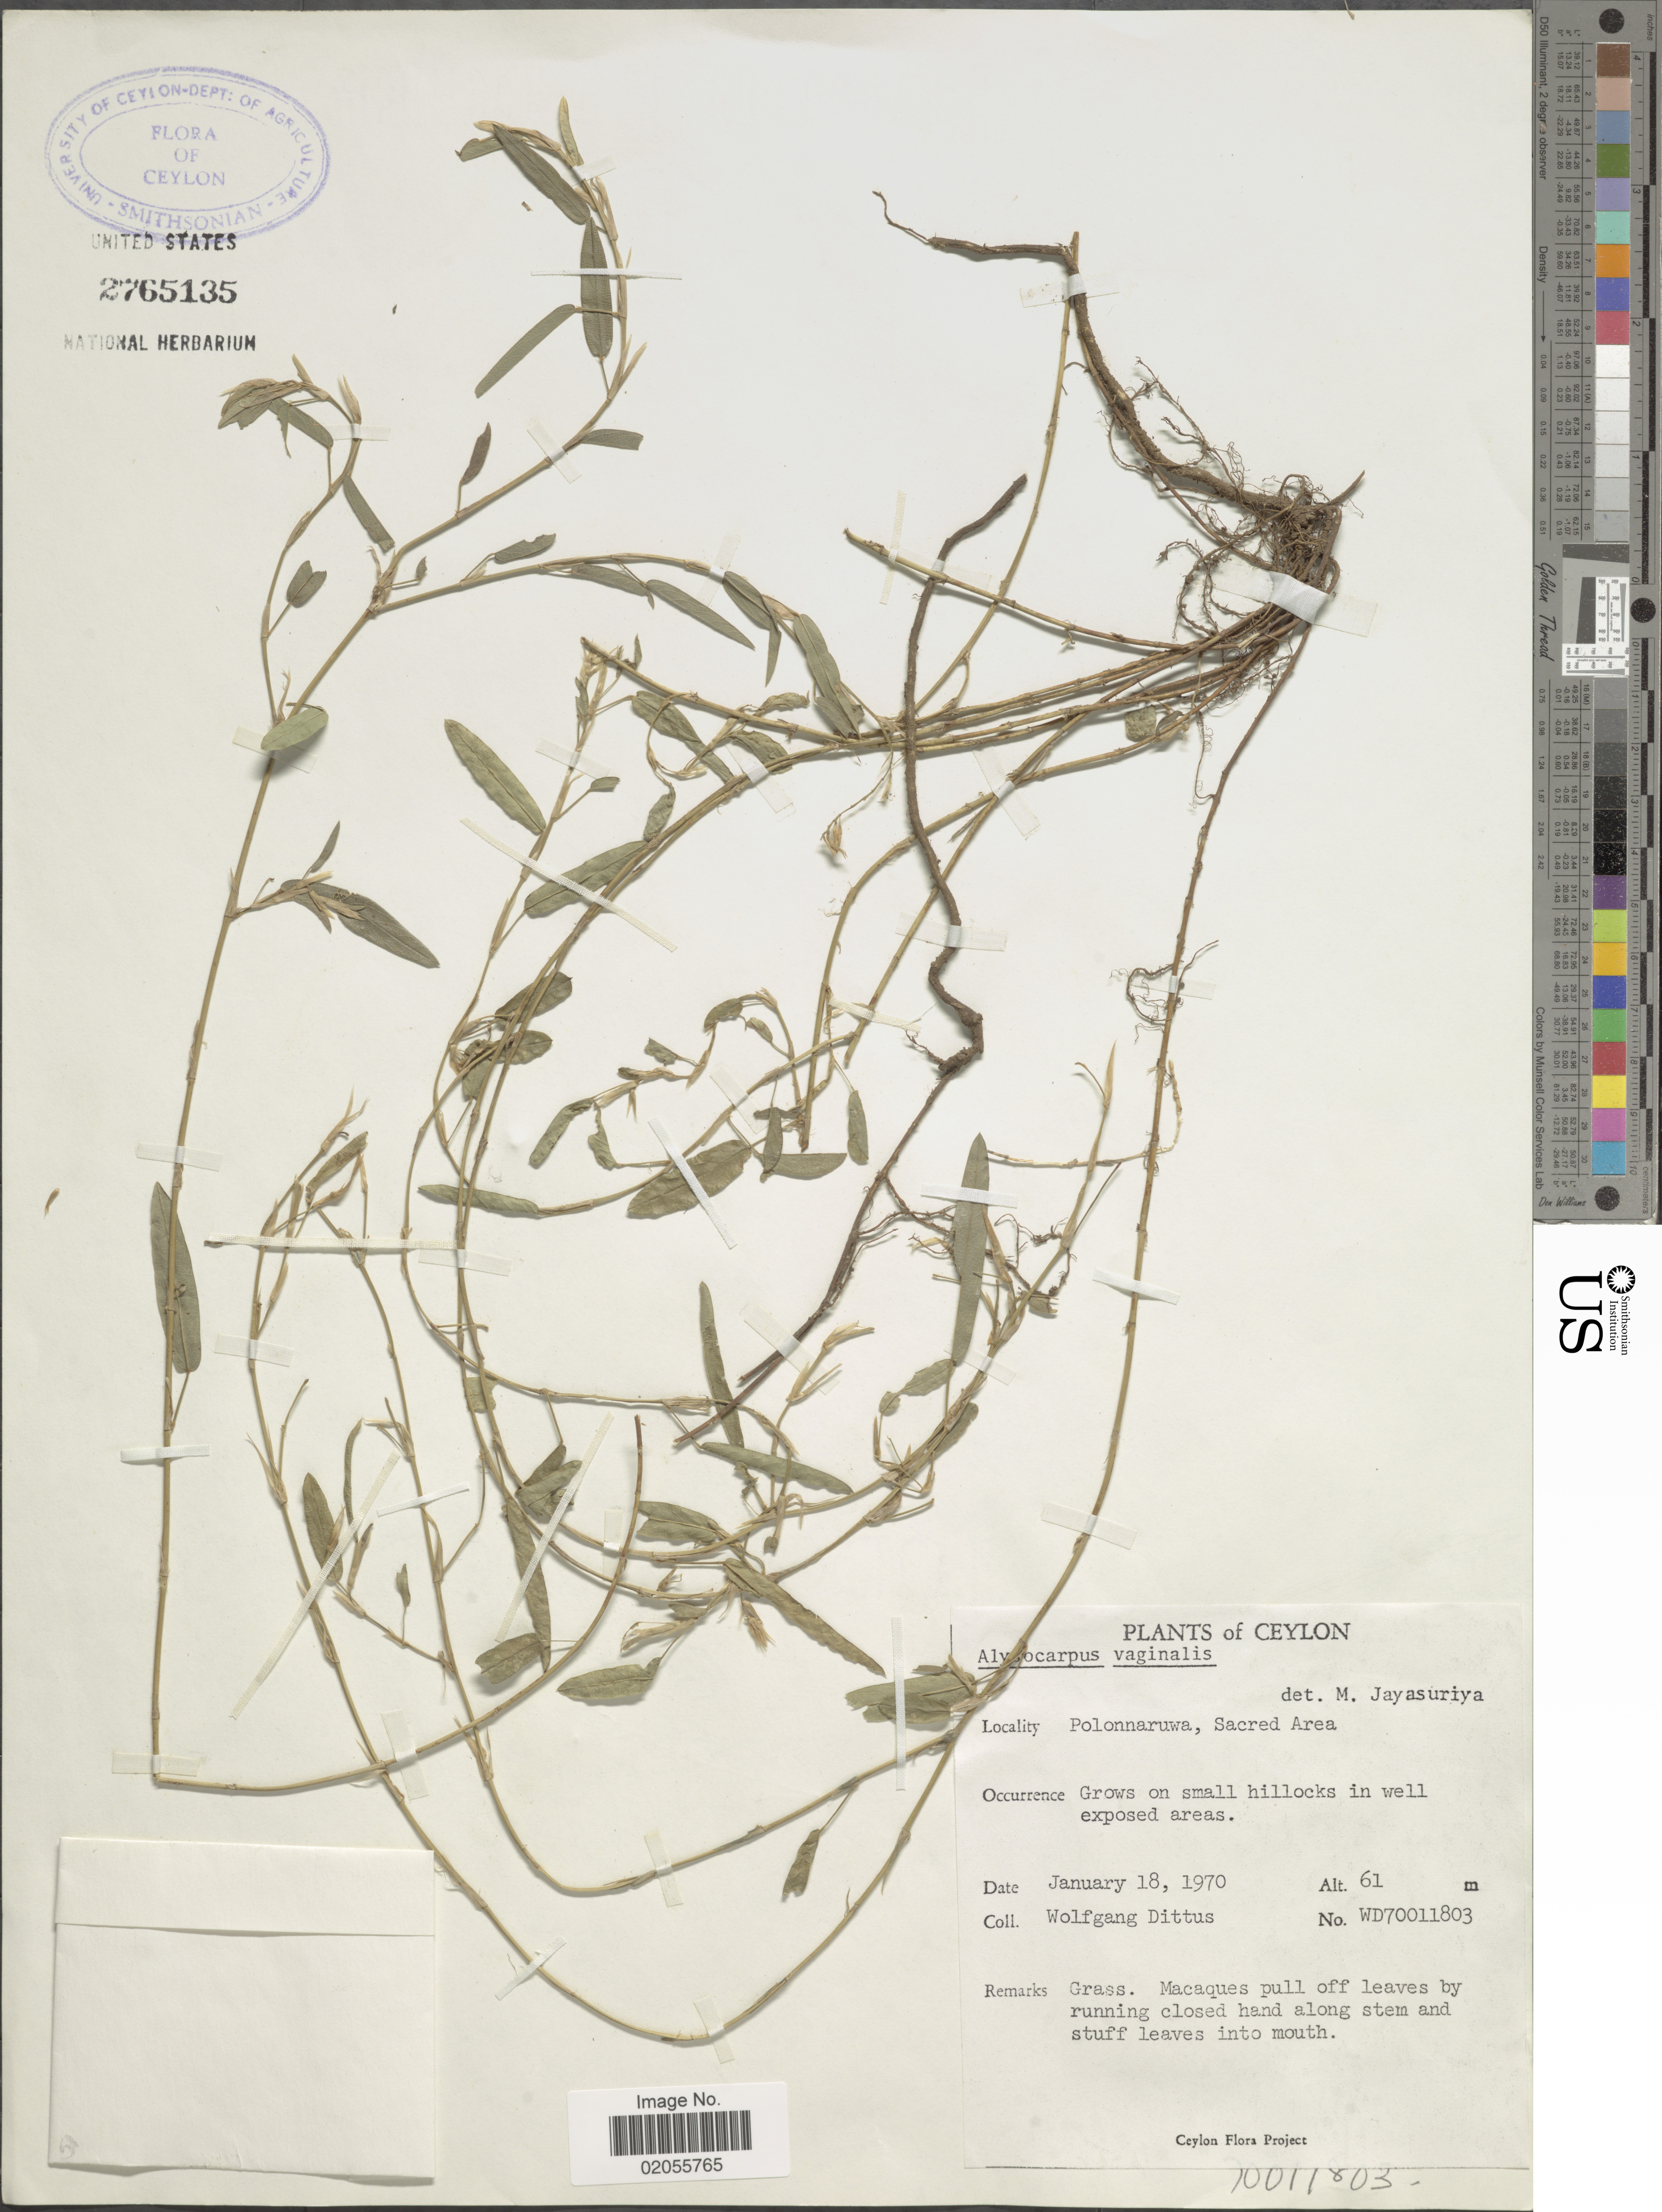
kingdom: Plantae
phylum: Tracheophyta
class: Magnoliopsida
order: Fabales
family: Fabaceae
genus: Alysicarpus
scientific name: Alysicarpus vaginalis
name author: (L.) DC.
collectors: W. Dittus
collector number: WD70011803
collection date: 1970-01-18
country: Sri Lanka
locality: Ceylon, Polonnaruwa, Sacred Area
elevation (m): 61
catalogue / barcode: US 2765135